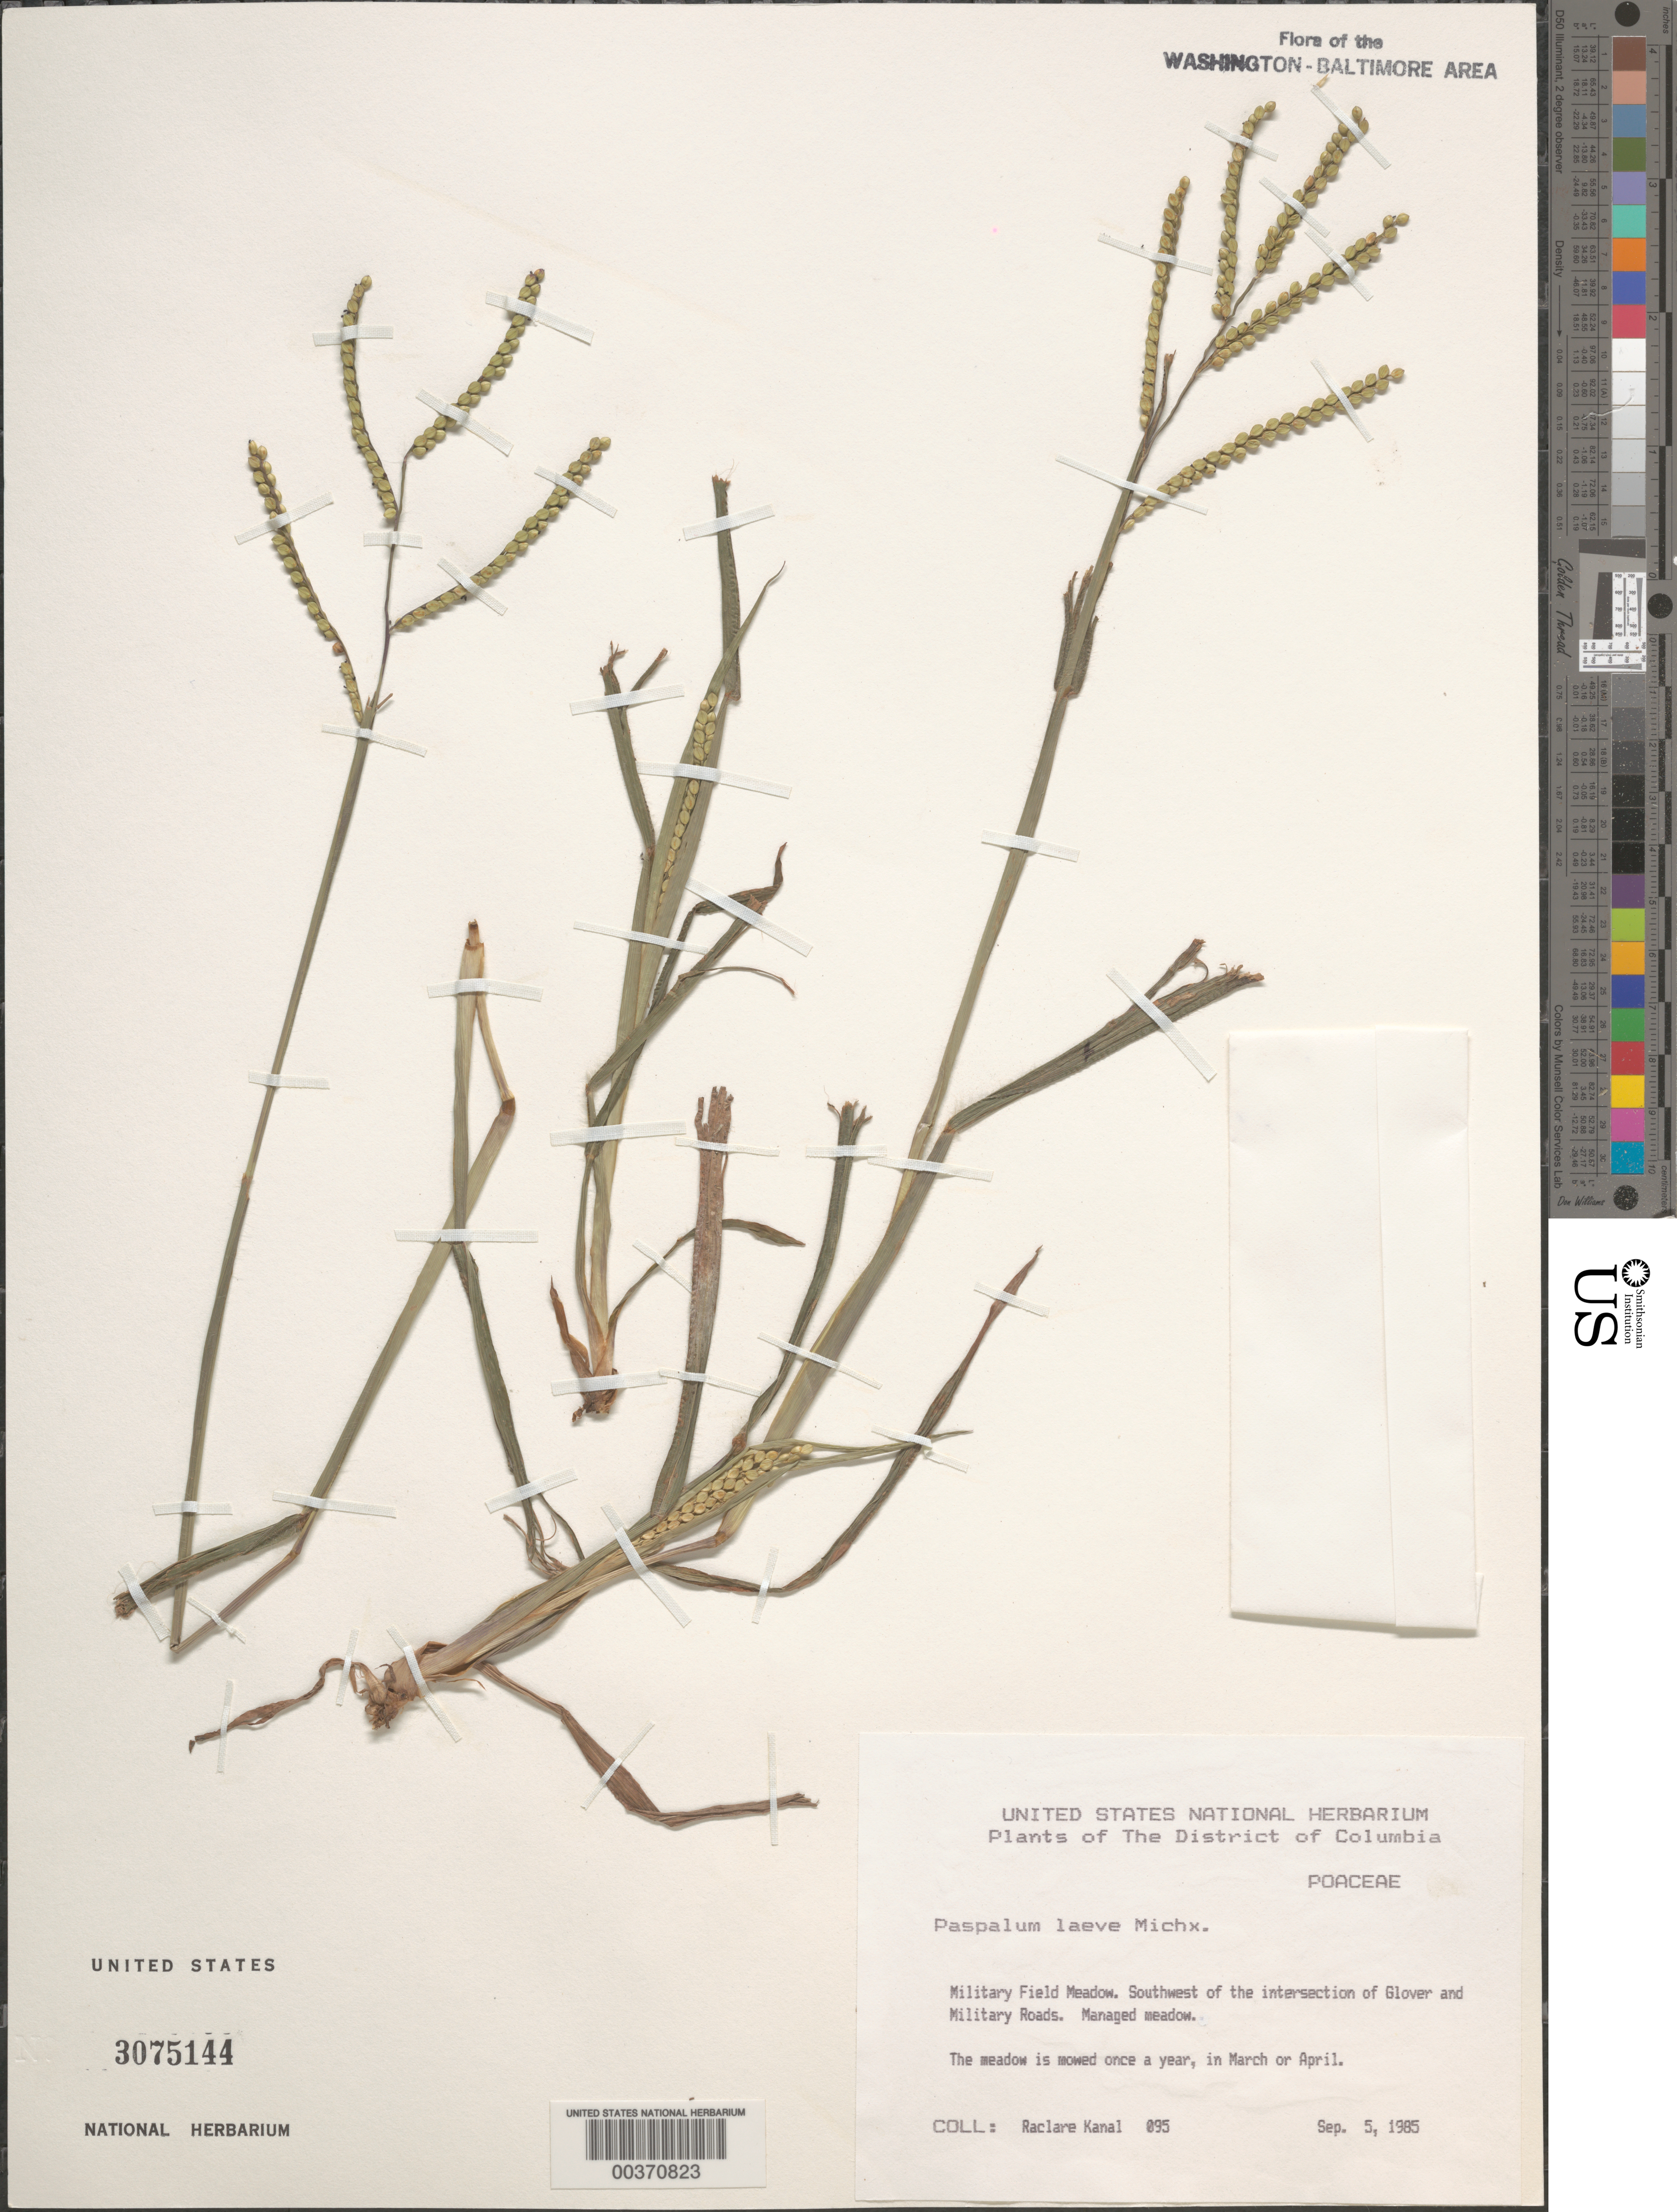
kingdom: Plantae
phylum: Tracheophyta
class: Liliopsida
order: Poales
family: Poaceae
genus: Paspalum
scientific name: Paspalum laeve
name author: Michx.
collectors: R. Kanal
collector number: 095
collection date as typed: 05 Sep 1985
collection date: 1985-09-05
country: United States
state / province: District of Columbia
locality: Military Field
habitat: Managed meadow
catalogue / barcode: US 3075144